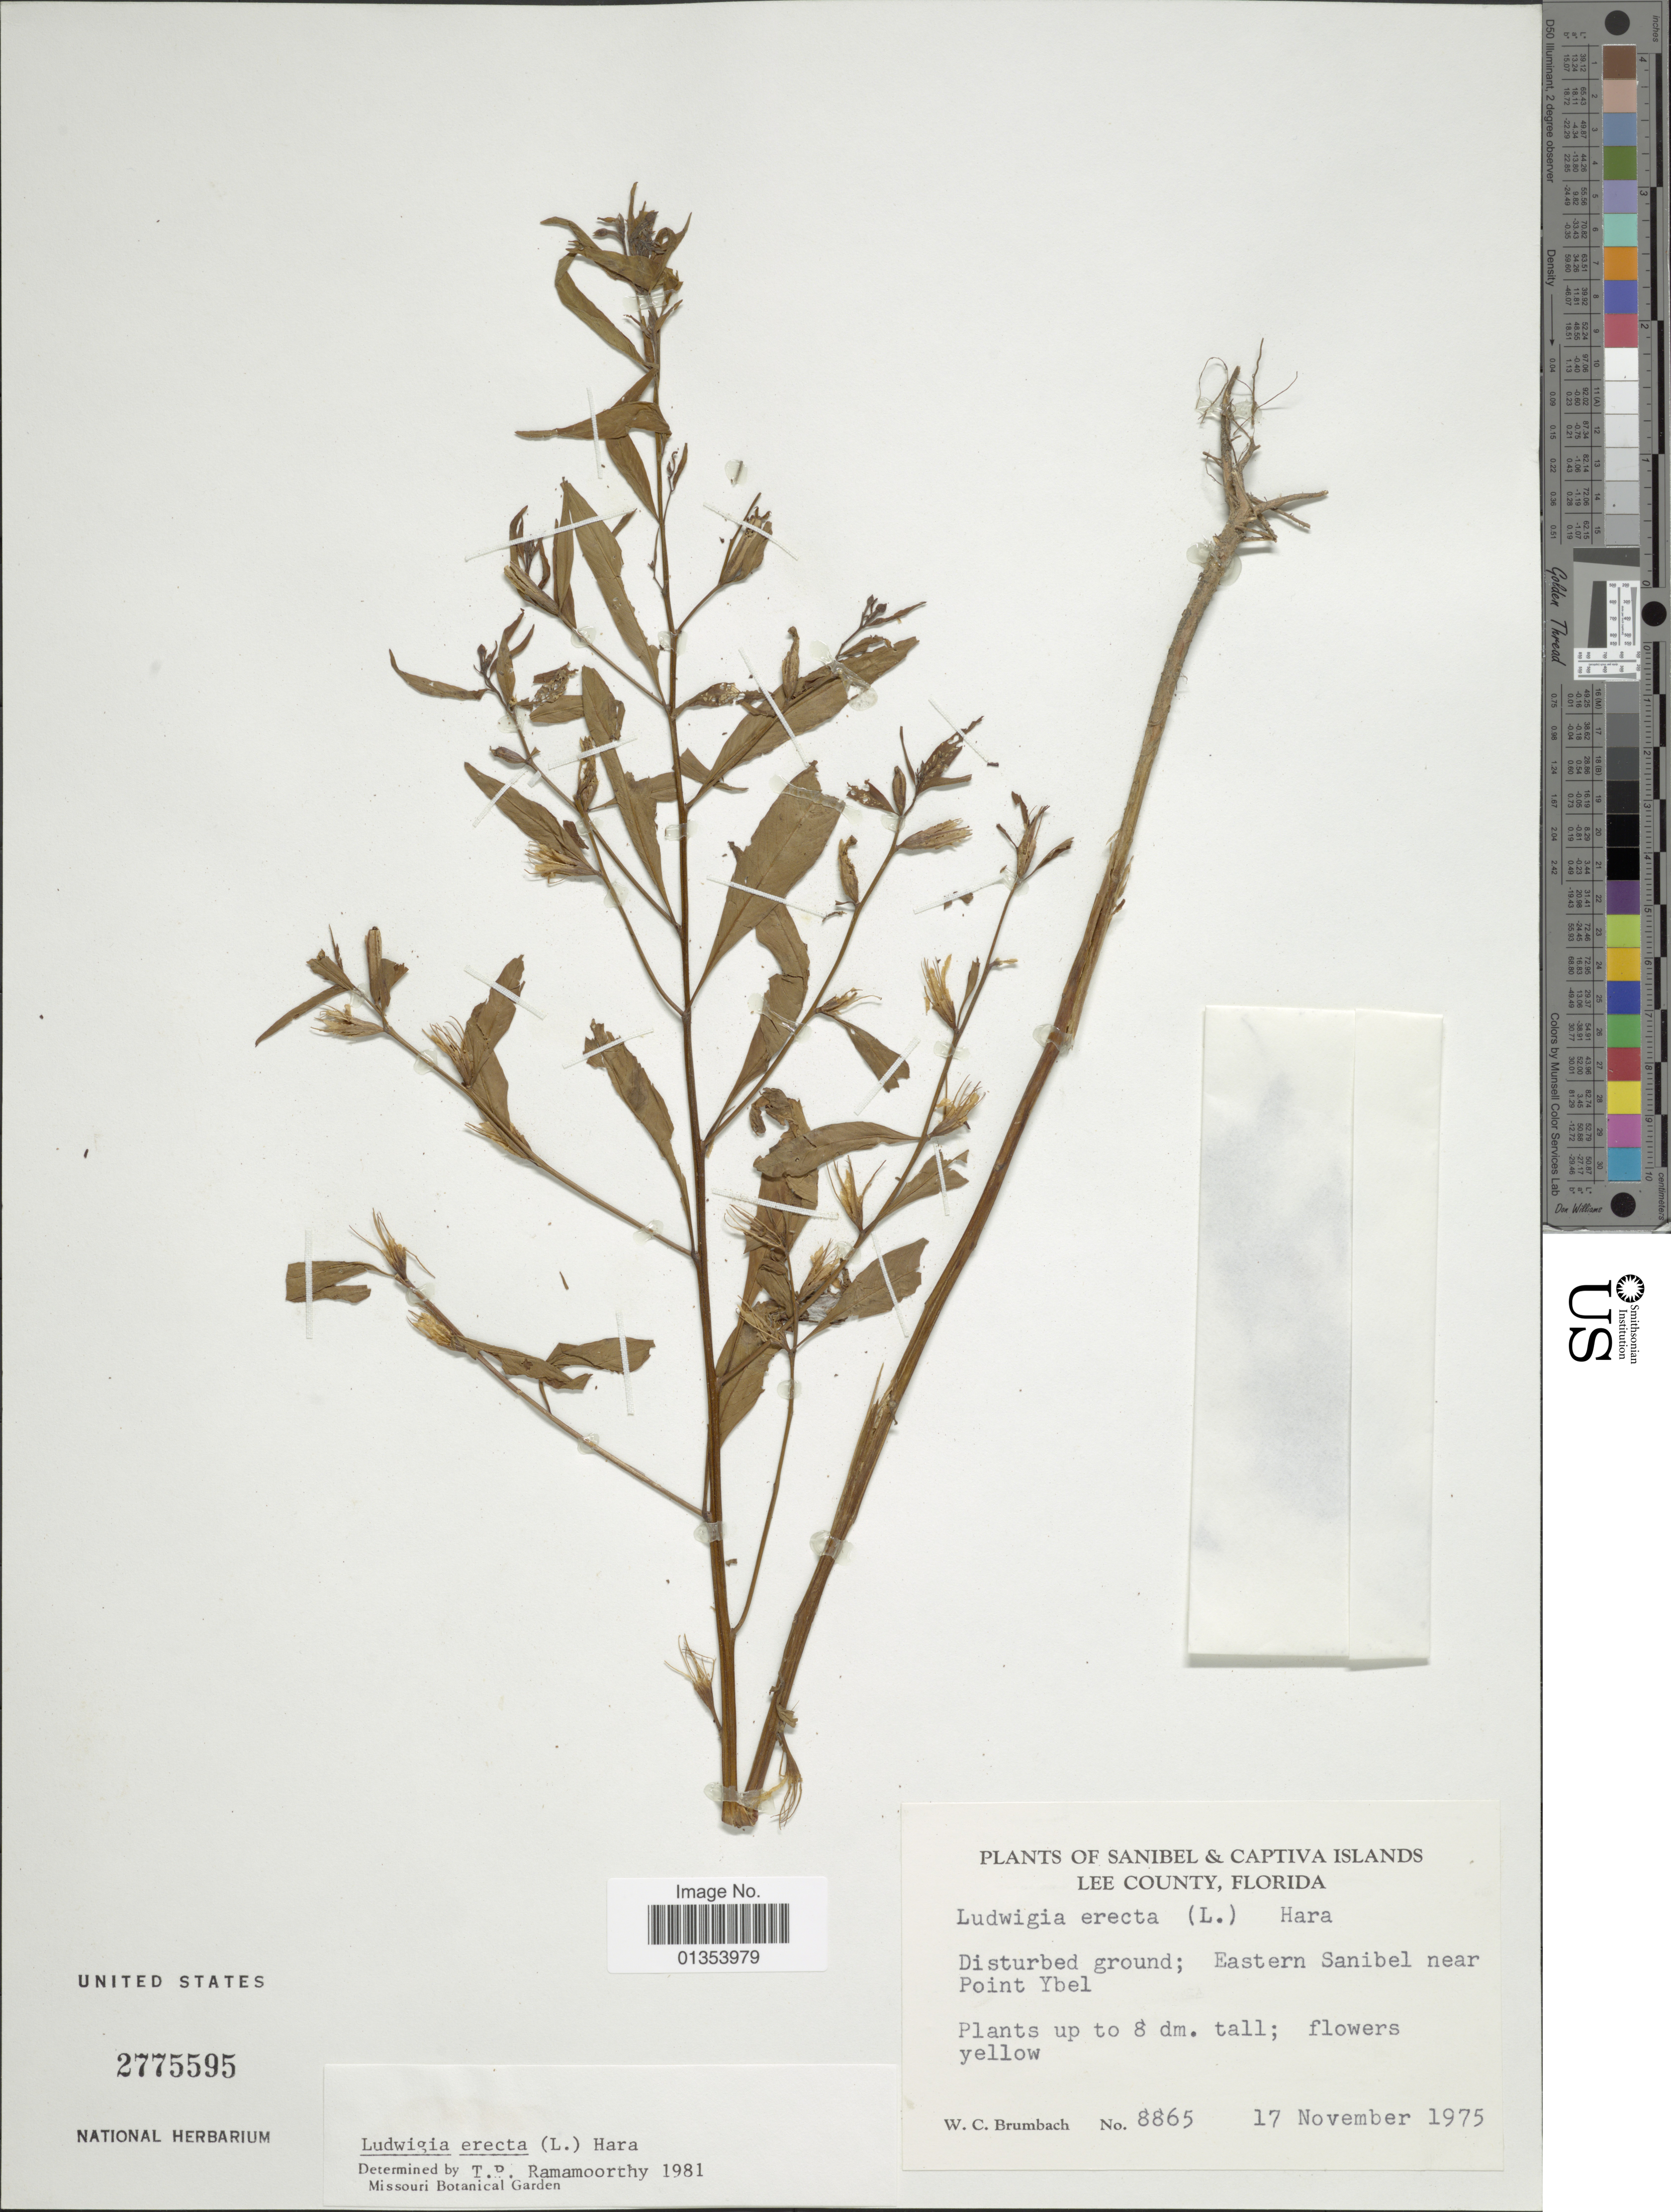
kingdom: Plantae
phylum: Tracheophyta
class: Magnoliopsida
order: Myrtales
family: Onagraceae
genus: Ludwigia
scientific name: Ludwigia erecta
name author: (L.) H. Hara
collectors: W. C. Brumbach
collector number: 8865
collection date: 1975-11-17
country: United States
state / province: Florida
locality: Sanibel & Captiva Islands, Lee County, Eastern Sanibel near Point Ybel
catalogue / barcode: US 2775595